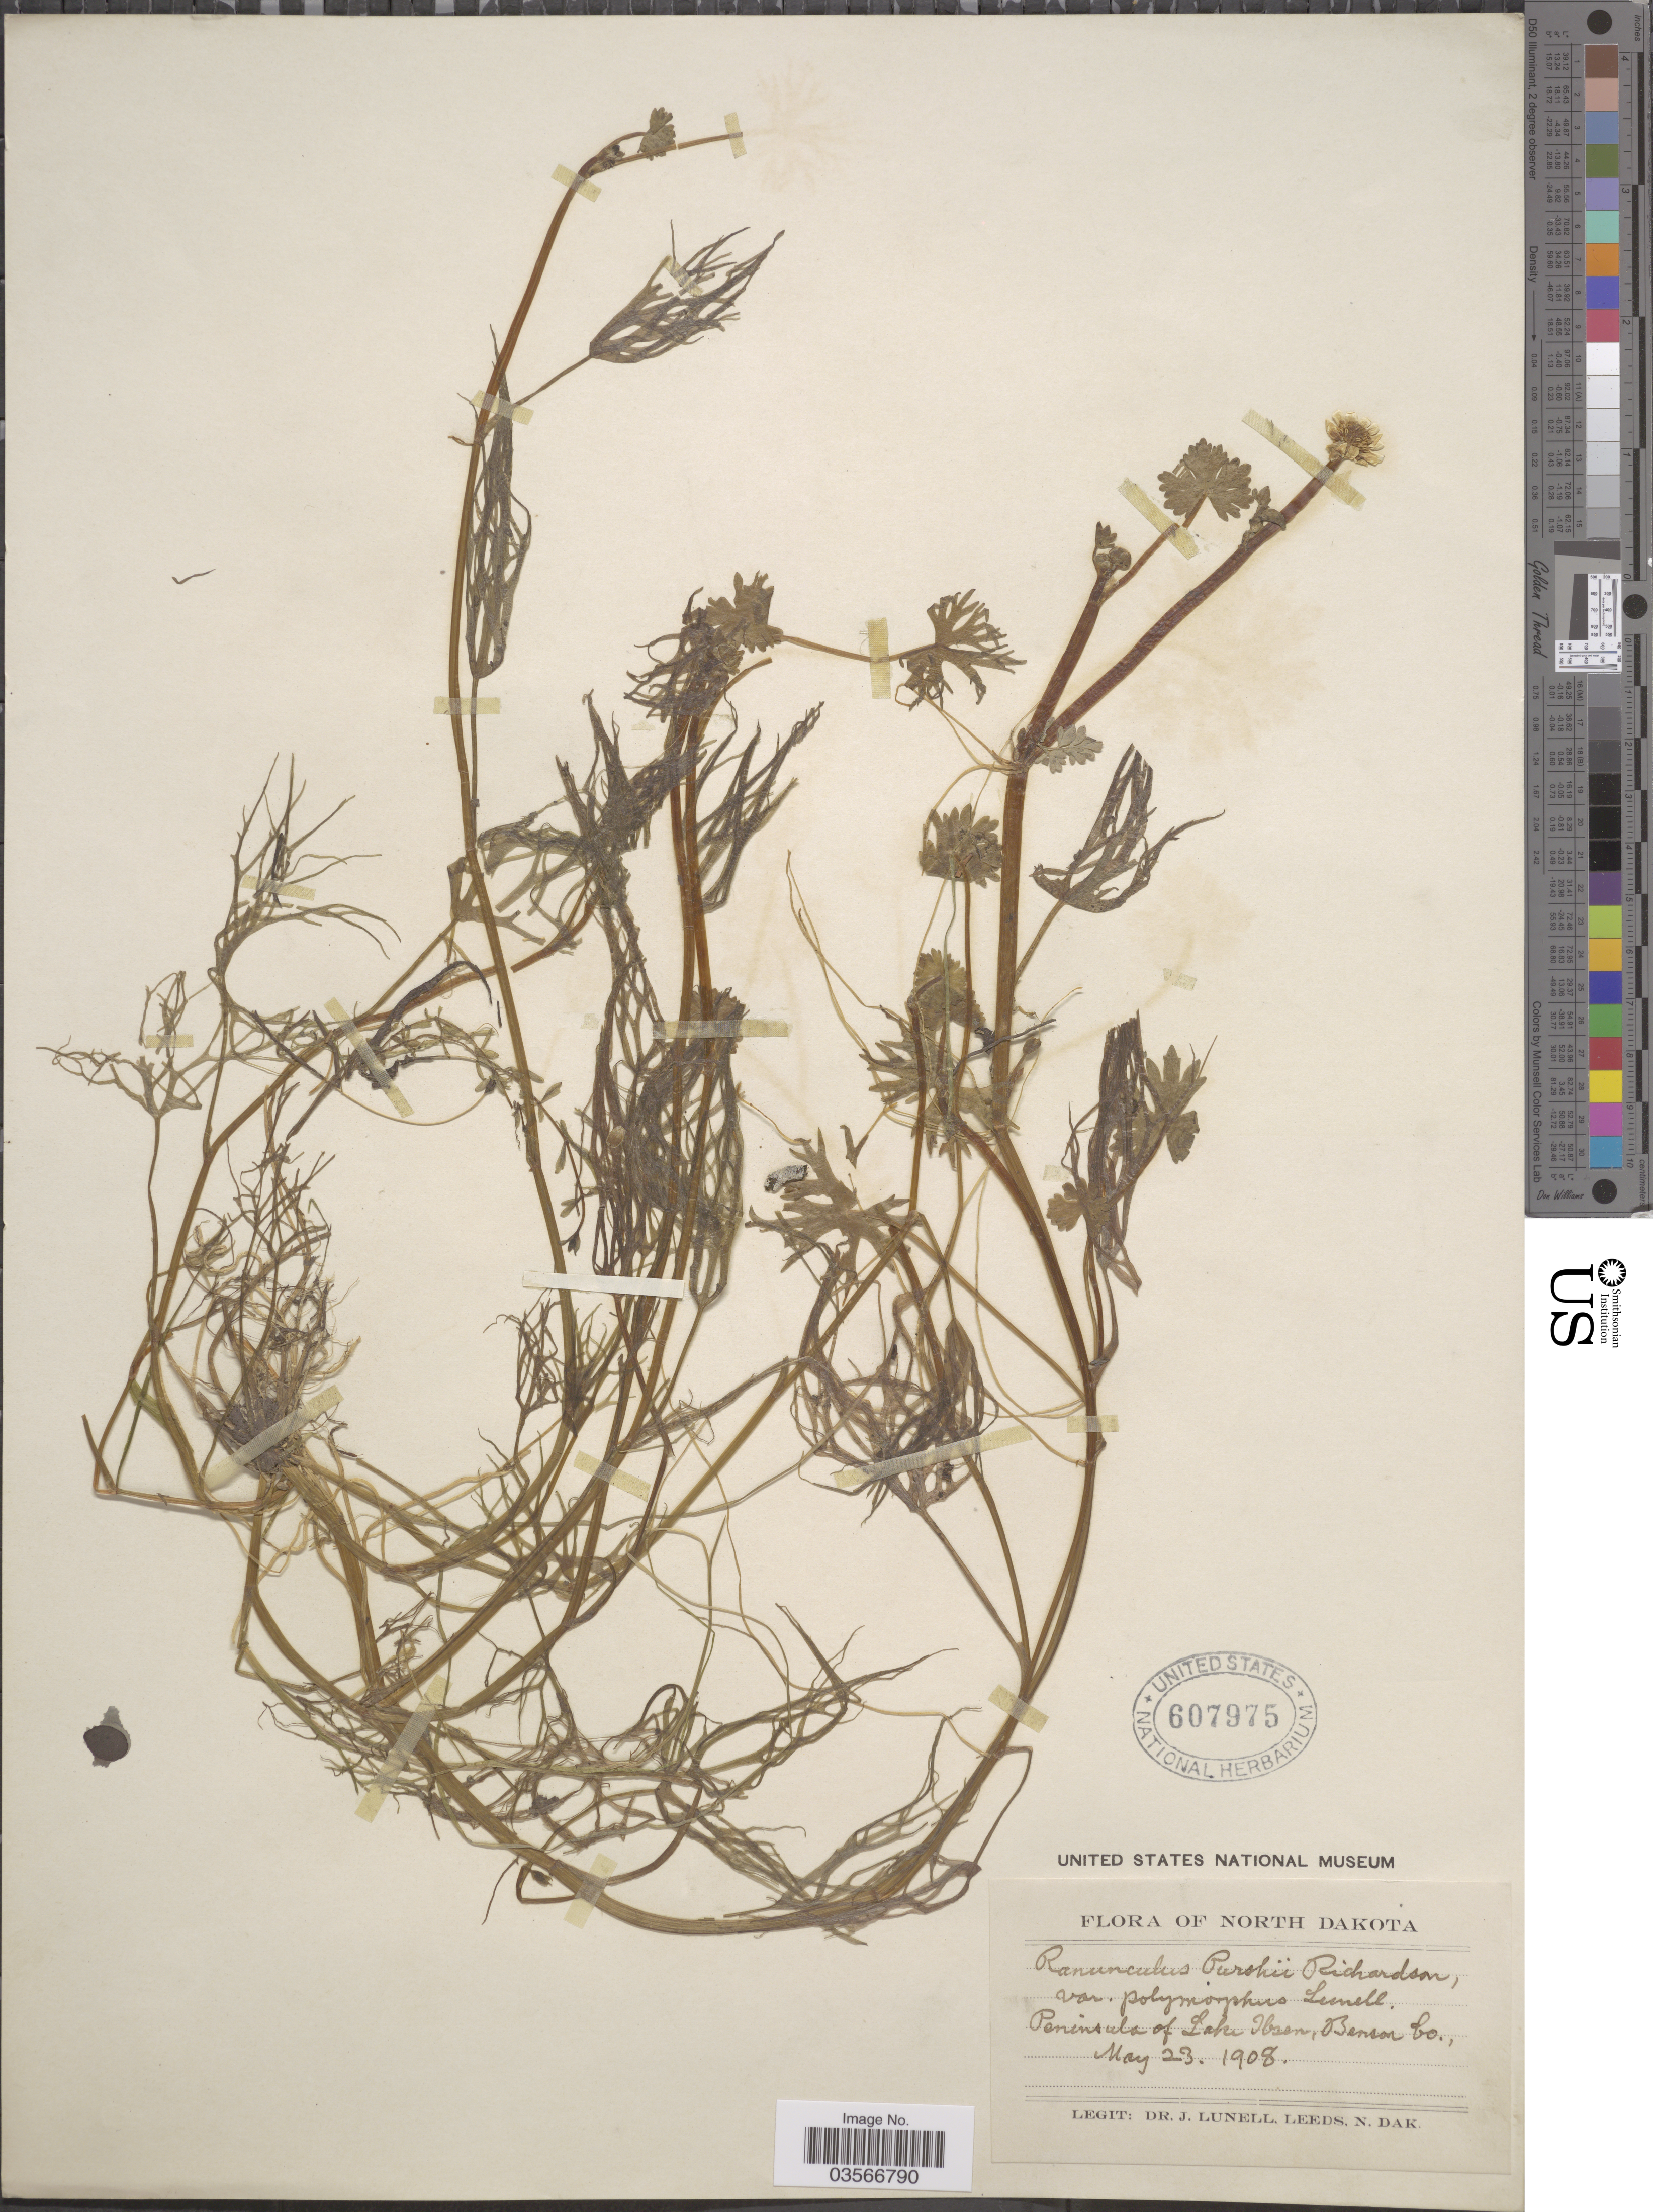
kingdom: Plantae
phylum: Tracheophyta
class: Magnoliopsida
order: Ranunculales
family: Ranunculaceae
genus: Ranunculus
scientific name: Ranunculus gmelinii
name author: DC.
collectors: J. Lunell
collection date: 1908-05-23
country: United States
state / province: North Dakota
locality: Peninsula of Lake Ibsen, Benson Co.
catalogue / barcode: US 607975